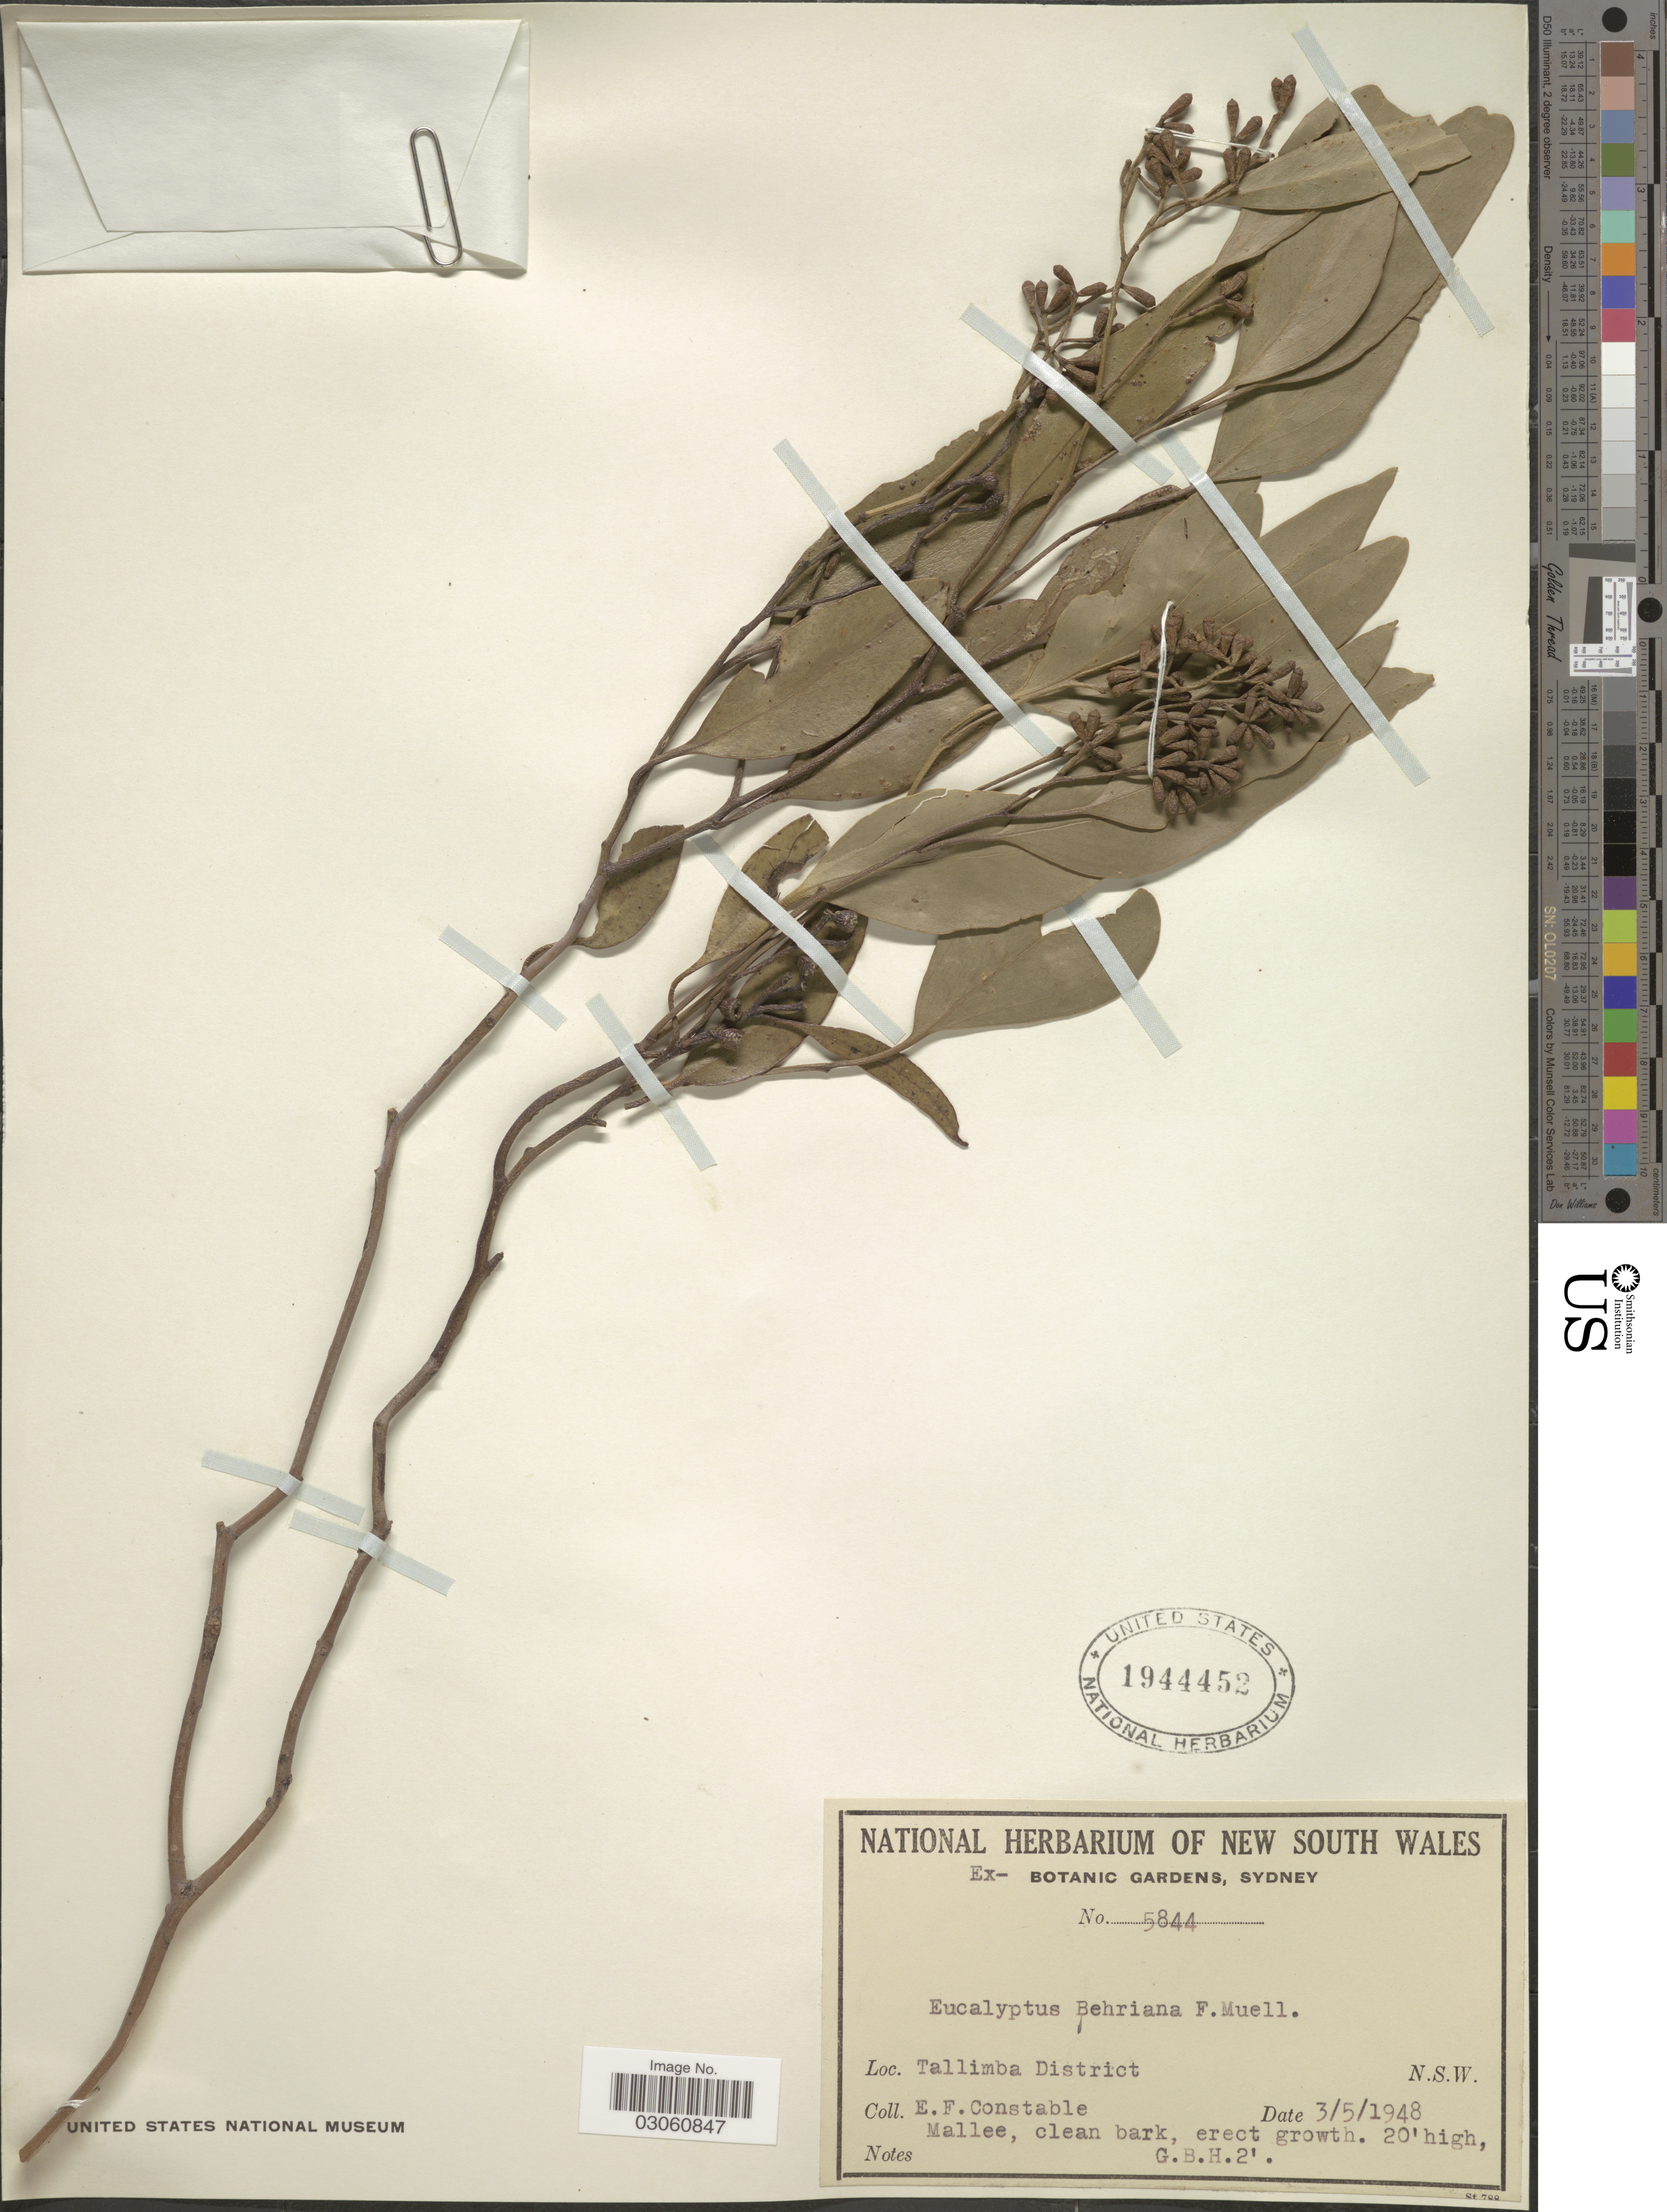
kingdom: Plantae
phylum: Tracheophyta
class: Magnoliopsida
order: Myrtales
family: Myrtaceae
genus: Eucalyptus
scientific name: Eucalyptus behriana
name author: F. Muell.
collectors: E. F. Constable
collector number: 5844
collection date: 1948-05-03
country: Australia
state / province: New South Wales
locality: Tallimba District.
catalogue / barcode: US 1944452